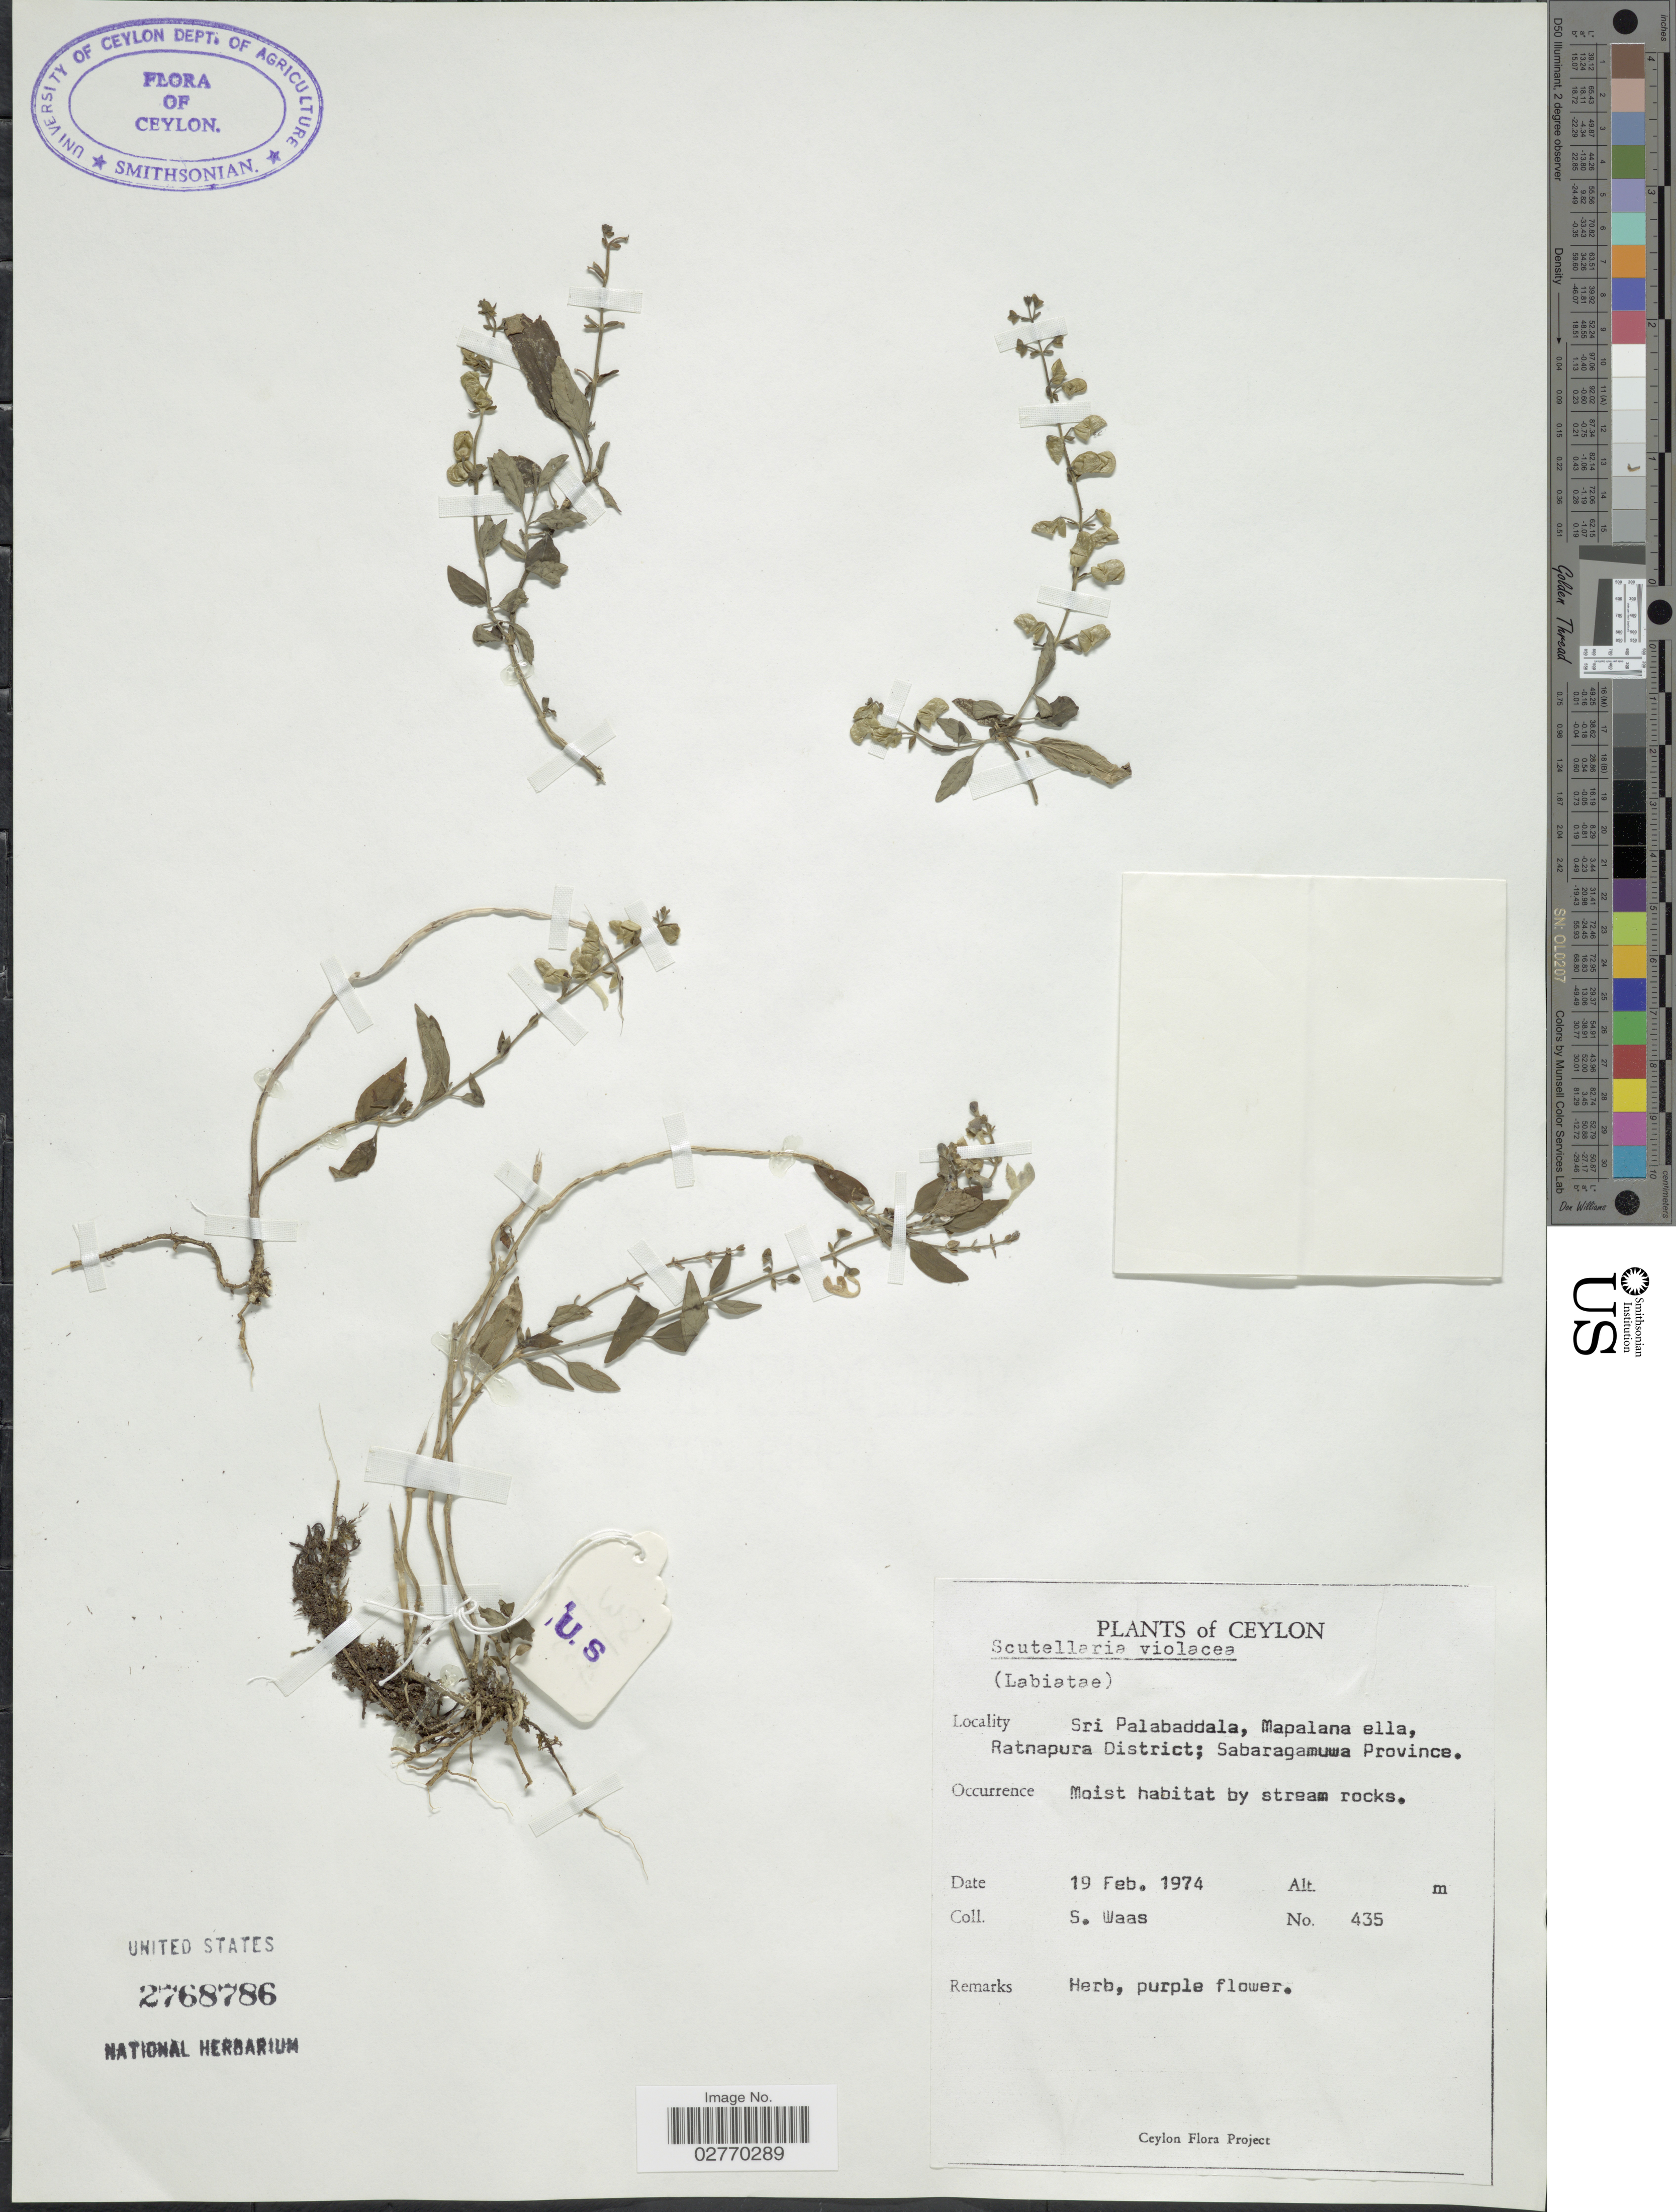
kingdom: Plantae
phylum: Tracheophyta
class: Magnoliopsida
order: Lamiales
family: Lamiaceae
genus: Scutellaria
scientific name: Scutellaria violacea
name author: B. Heyne ex Benth.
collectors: S. Waas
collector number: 435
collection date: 1974-02-19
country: Sri Lanka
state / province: Sabaragamuwa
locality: Ceylon. Sri Palabaddala, Mapalana ella, Ratnapura District.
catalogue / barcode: US 2768786